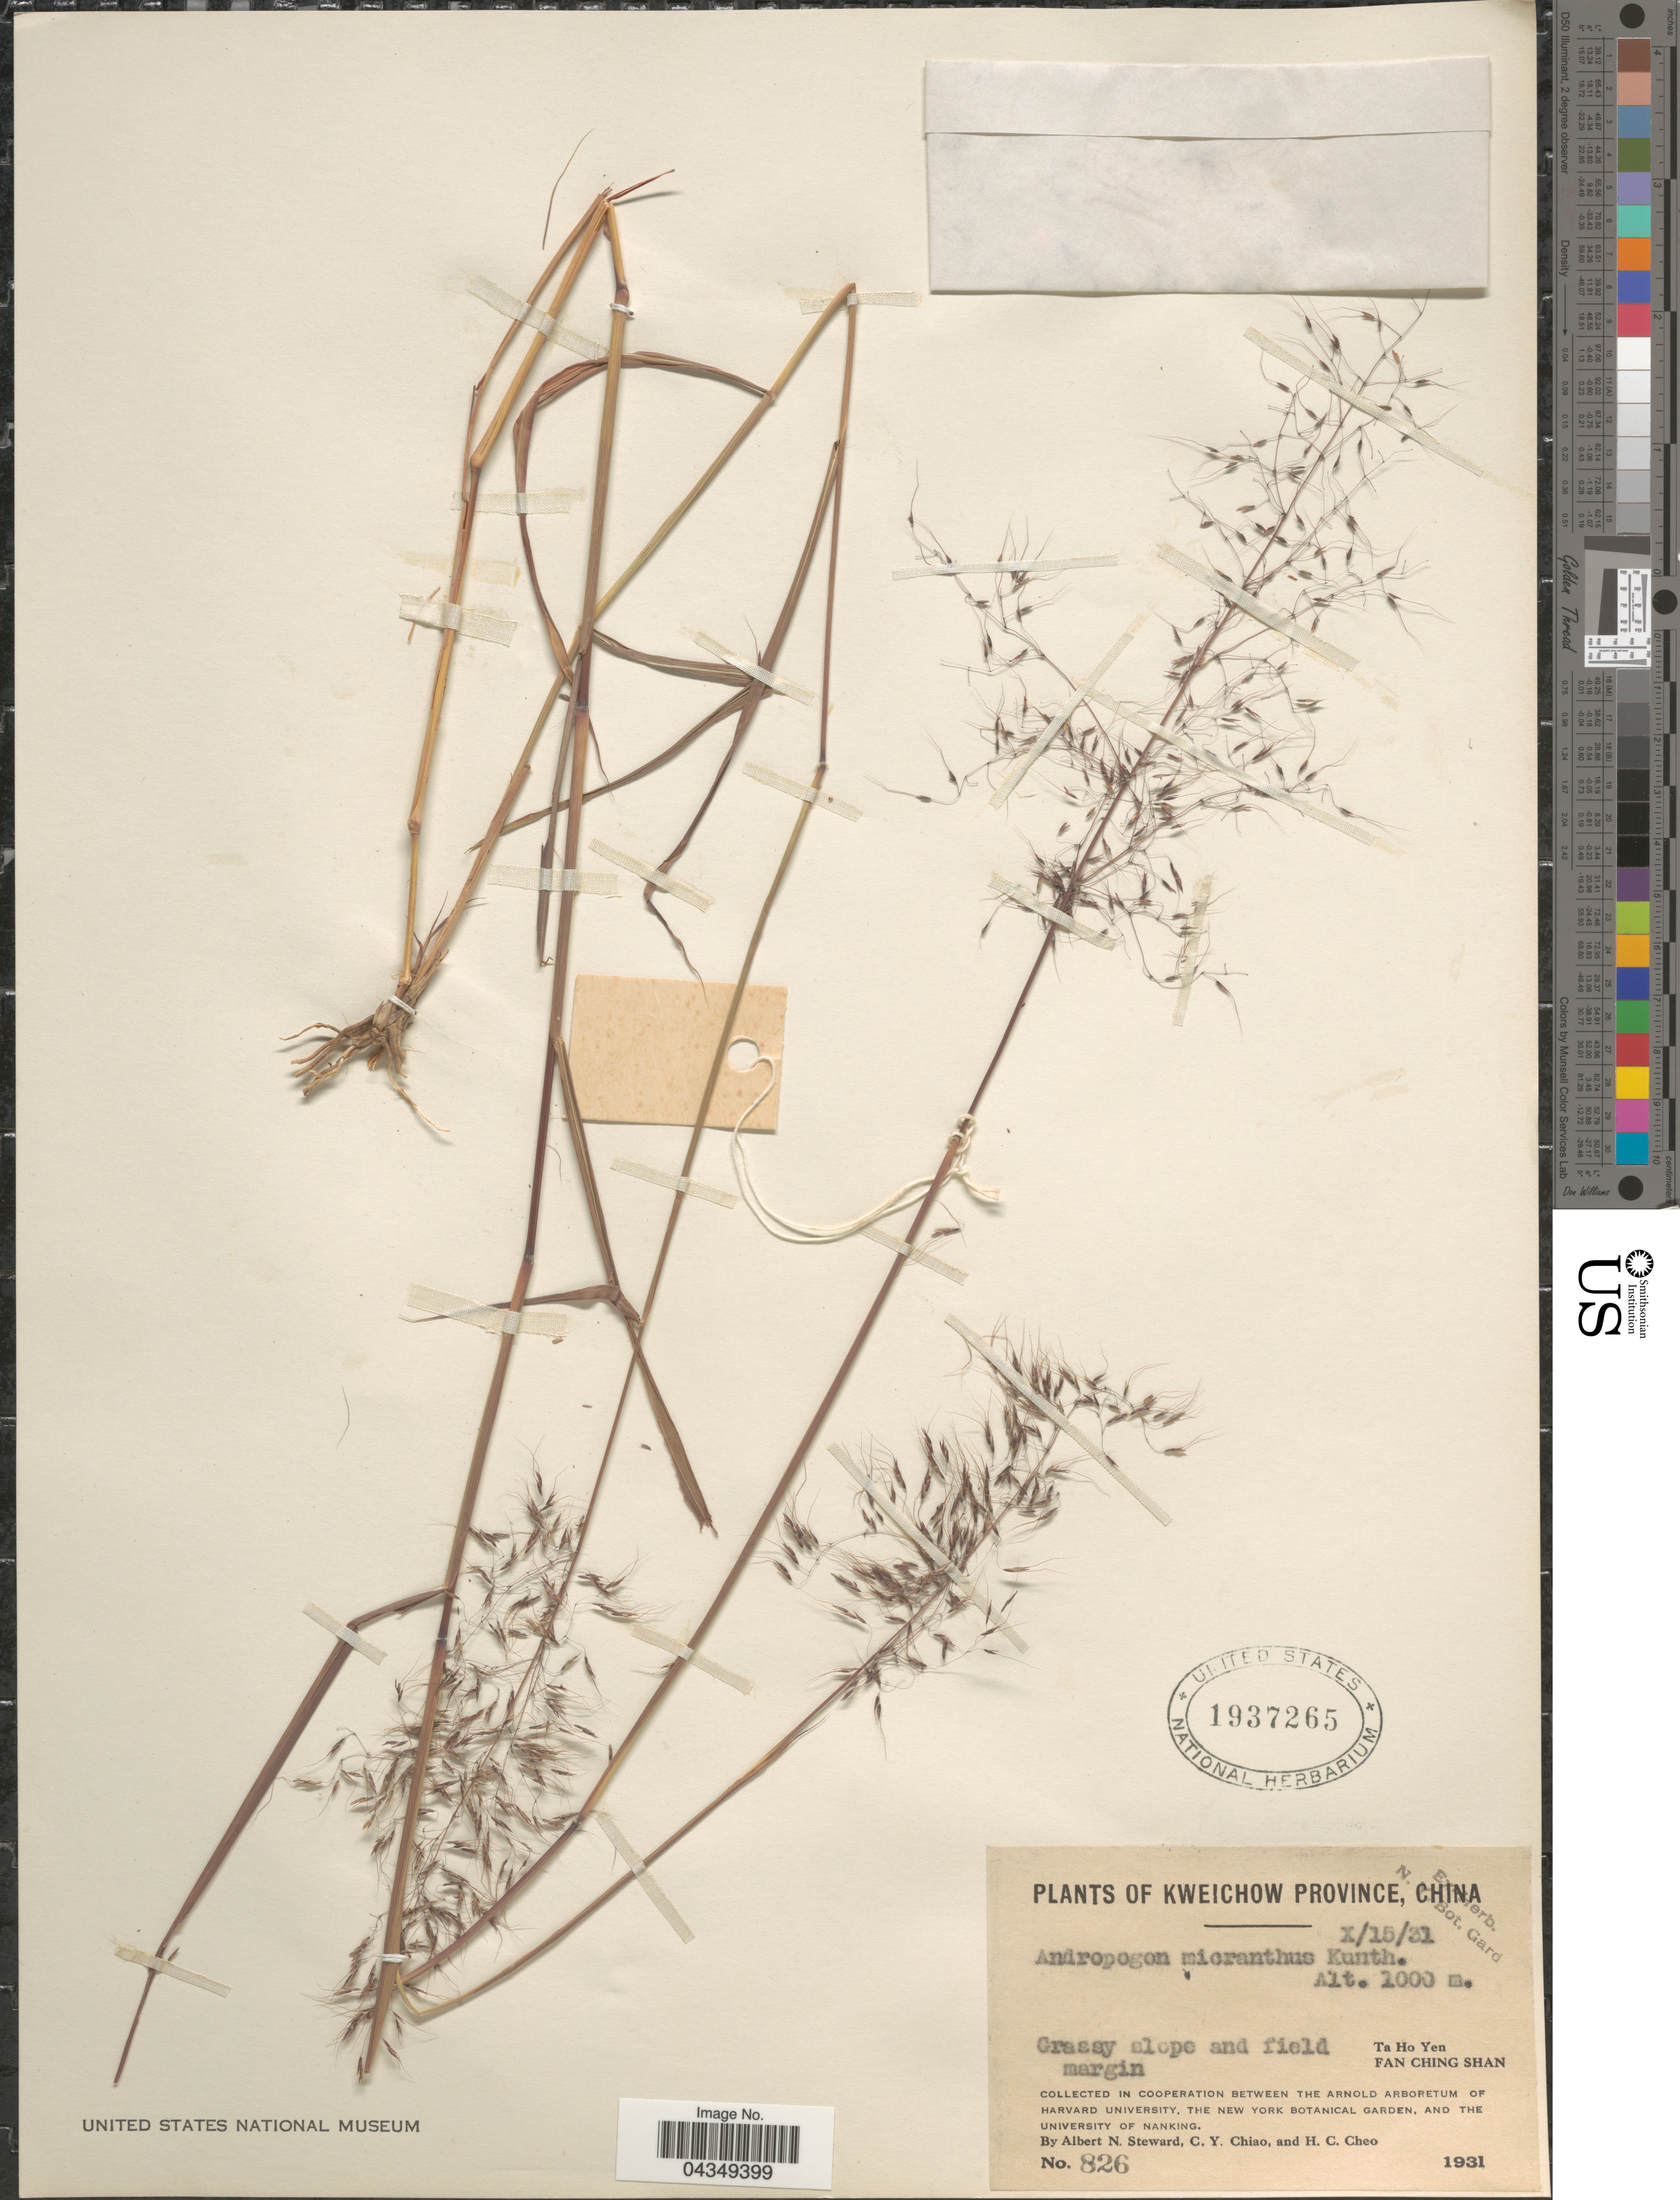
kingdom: Plantae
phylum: Tracheophyta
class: Liliopsida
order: Poales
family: Poaceae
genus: Capillipedium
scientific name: Capillipedium parviflorum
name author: (R. Br.) Stapf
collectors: A. N. Steward, C. Y. Chiao & H. Cheo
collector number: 826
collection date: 1931-10-15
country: China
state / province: Guizhou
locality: Kweichow Province. Grassy slope and field margin. Ta Ho Yen. Fan Ching Shan.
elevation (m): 1000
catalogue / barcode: US 1937265